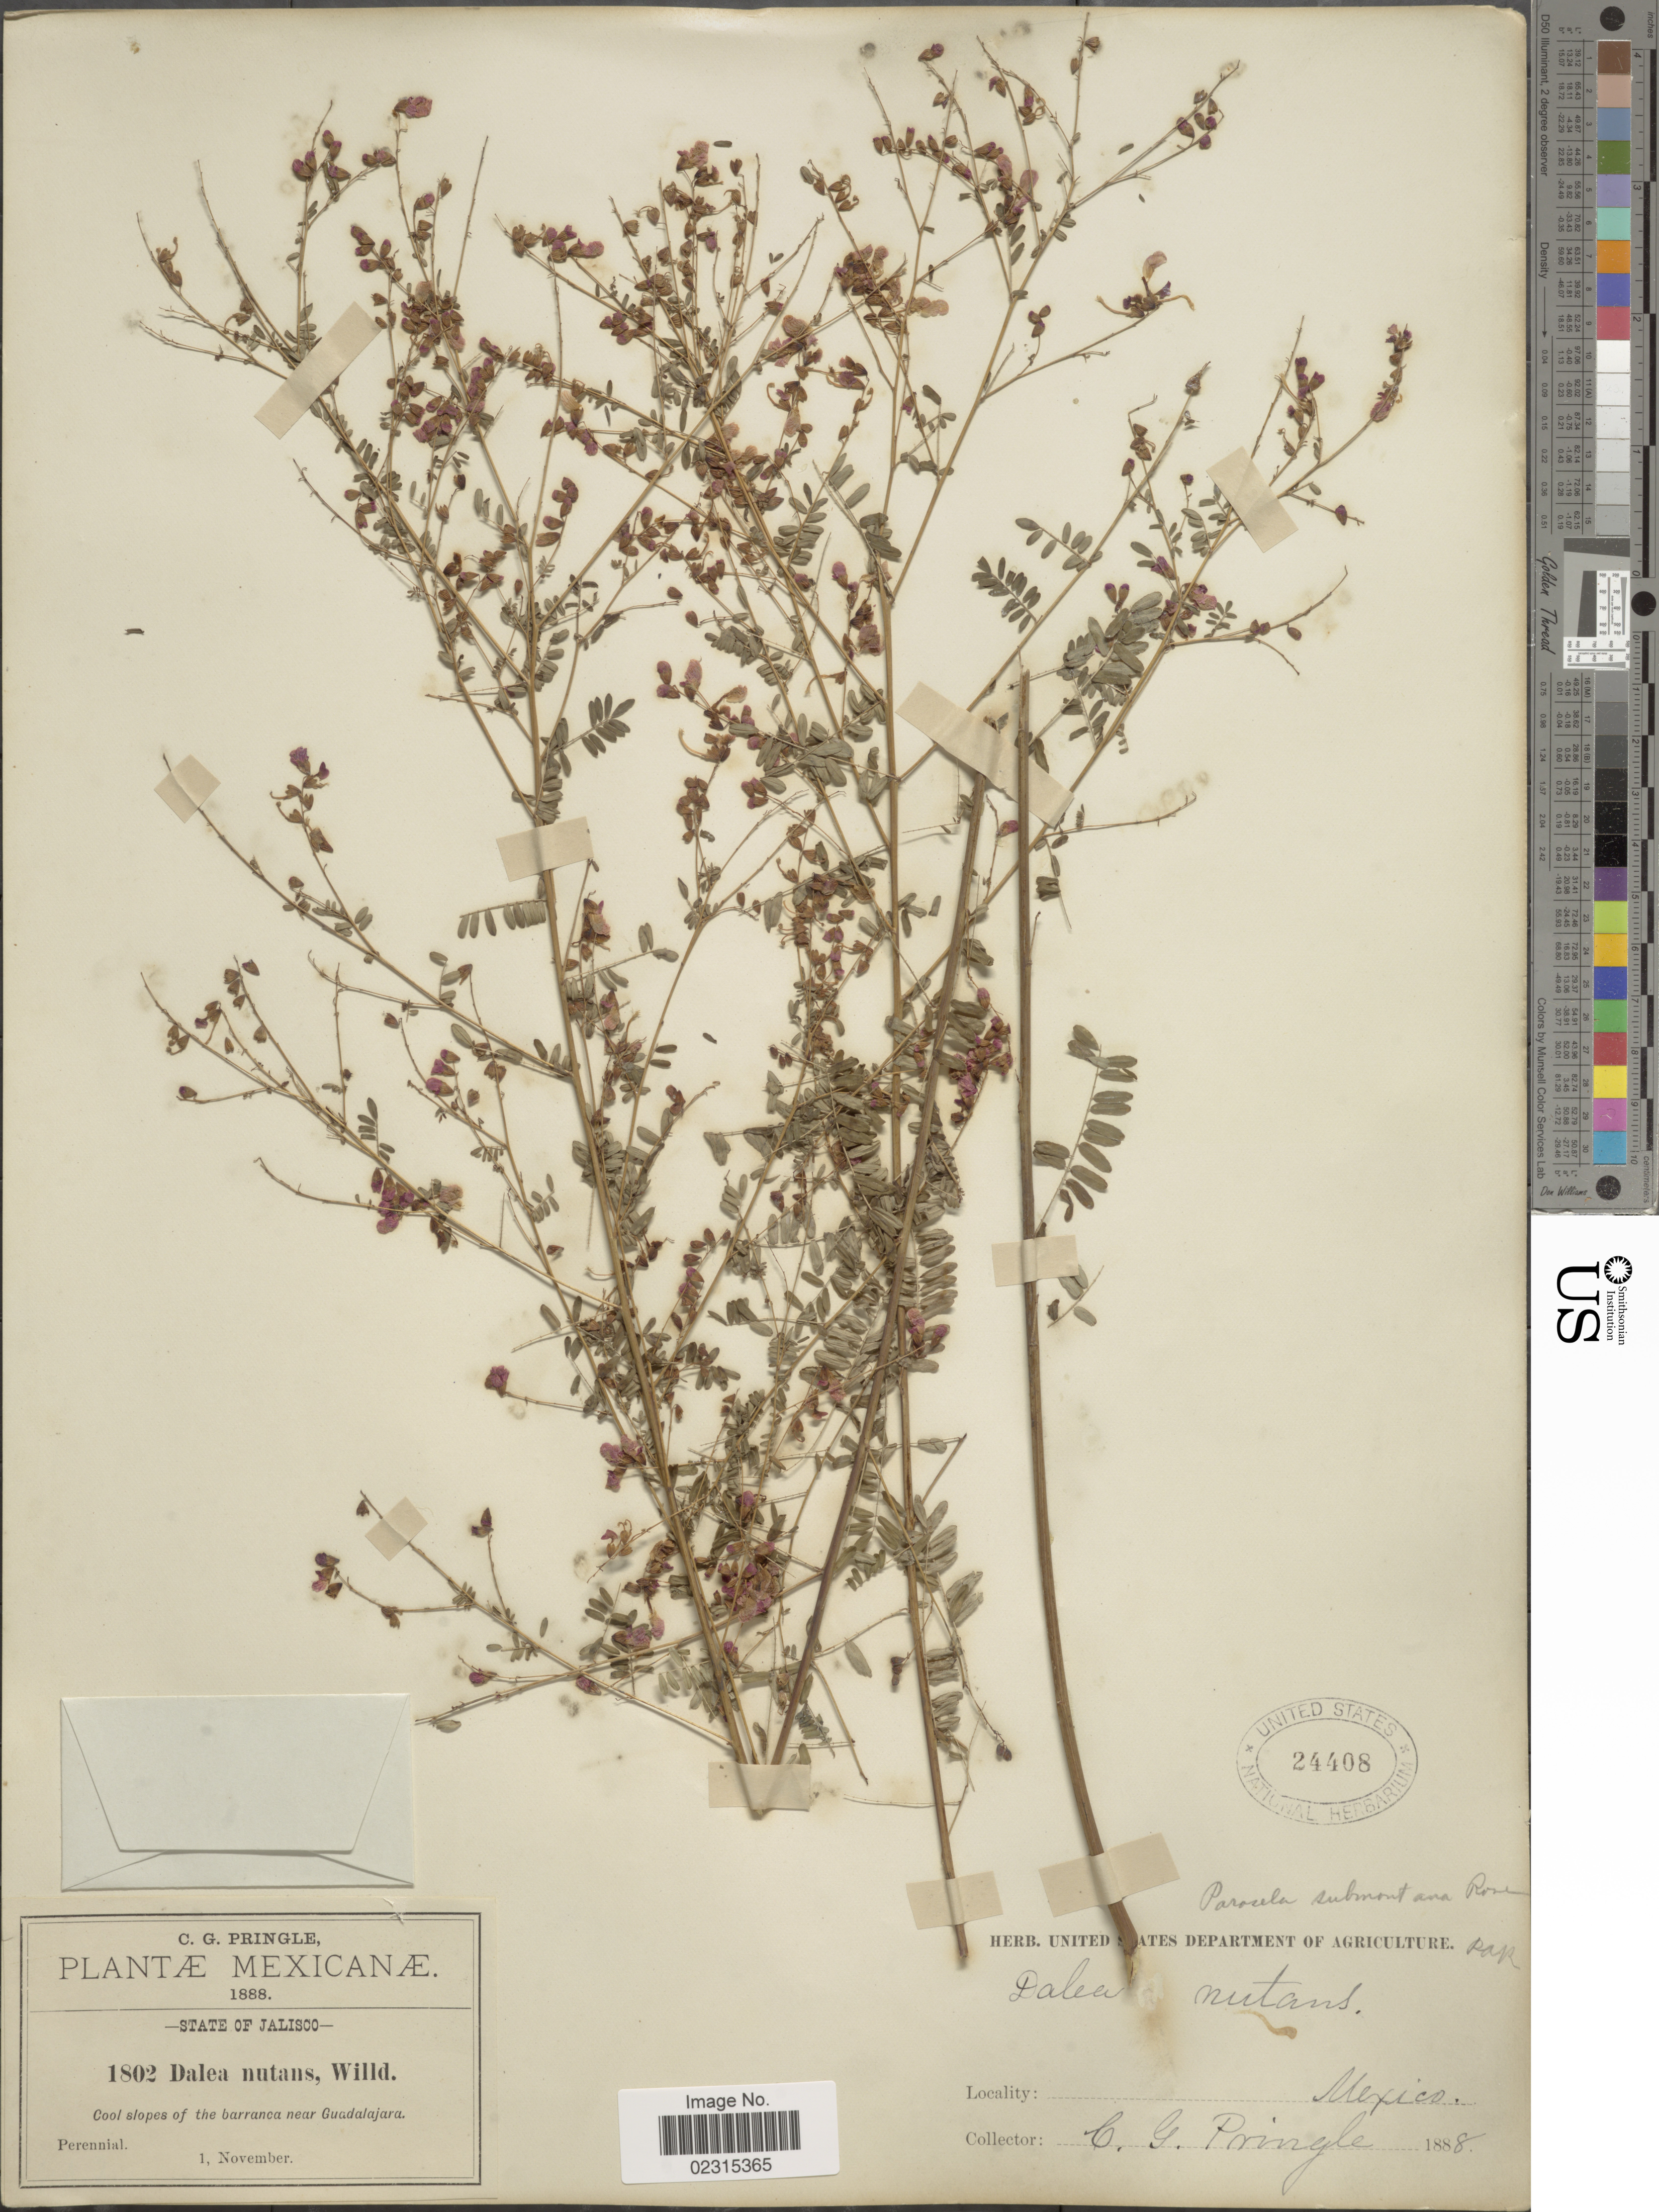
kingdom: Plantae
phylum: Tracheophyta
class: Magnoliopsida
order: Fabales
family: Fabaceae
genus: Marina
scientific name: Marina nutans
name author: (Cav.) Barneby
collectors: C. G. Pringle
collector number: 1802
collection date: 1888-11-01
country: Mexico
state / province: Jalisco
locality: Cool slopes of the barranca near Guadalajara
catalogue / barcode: US 24408